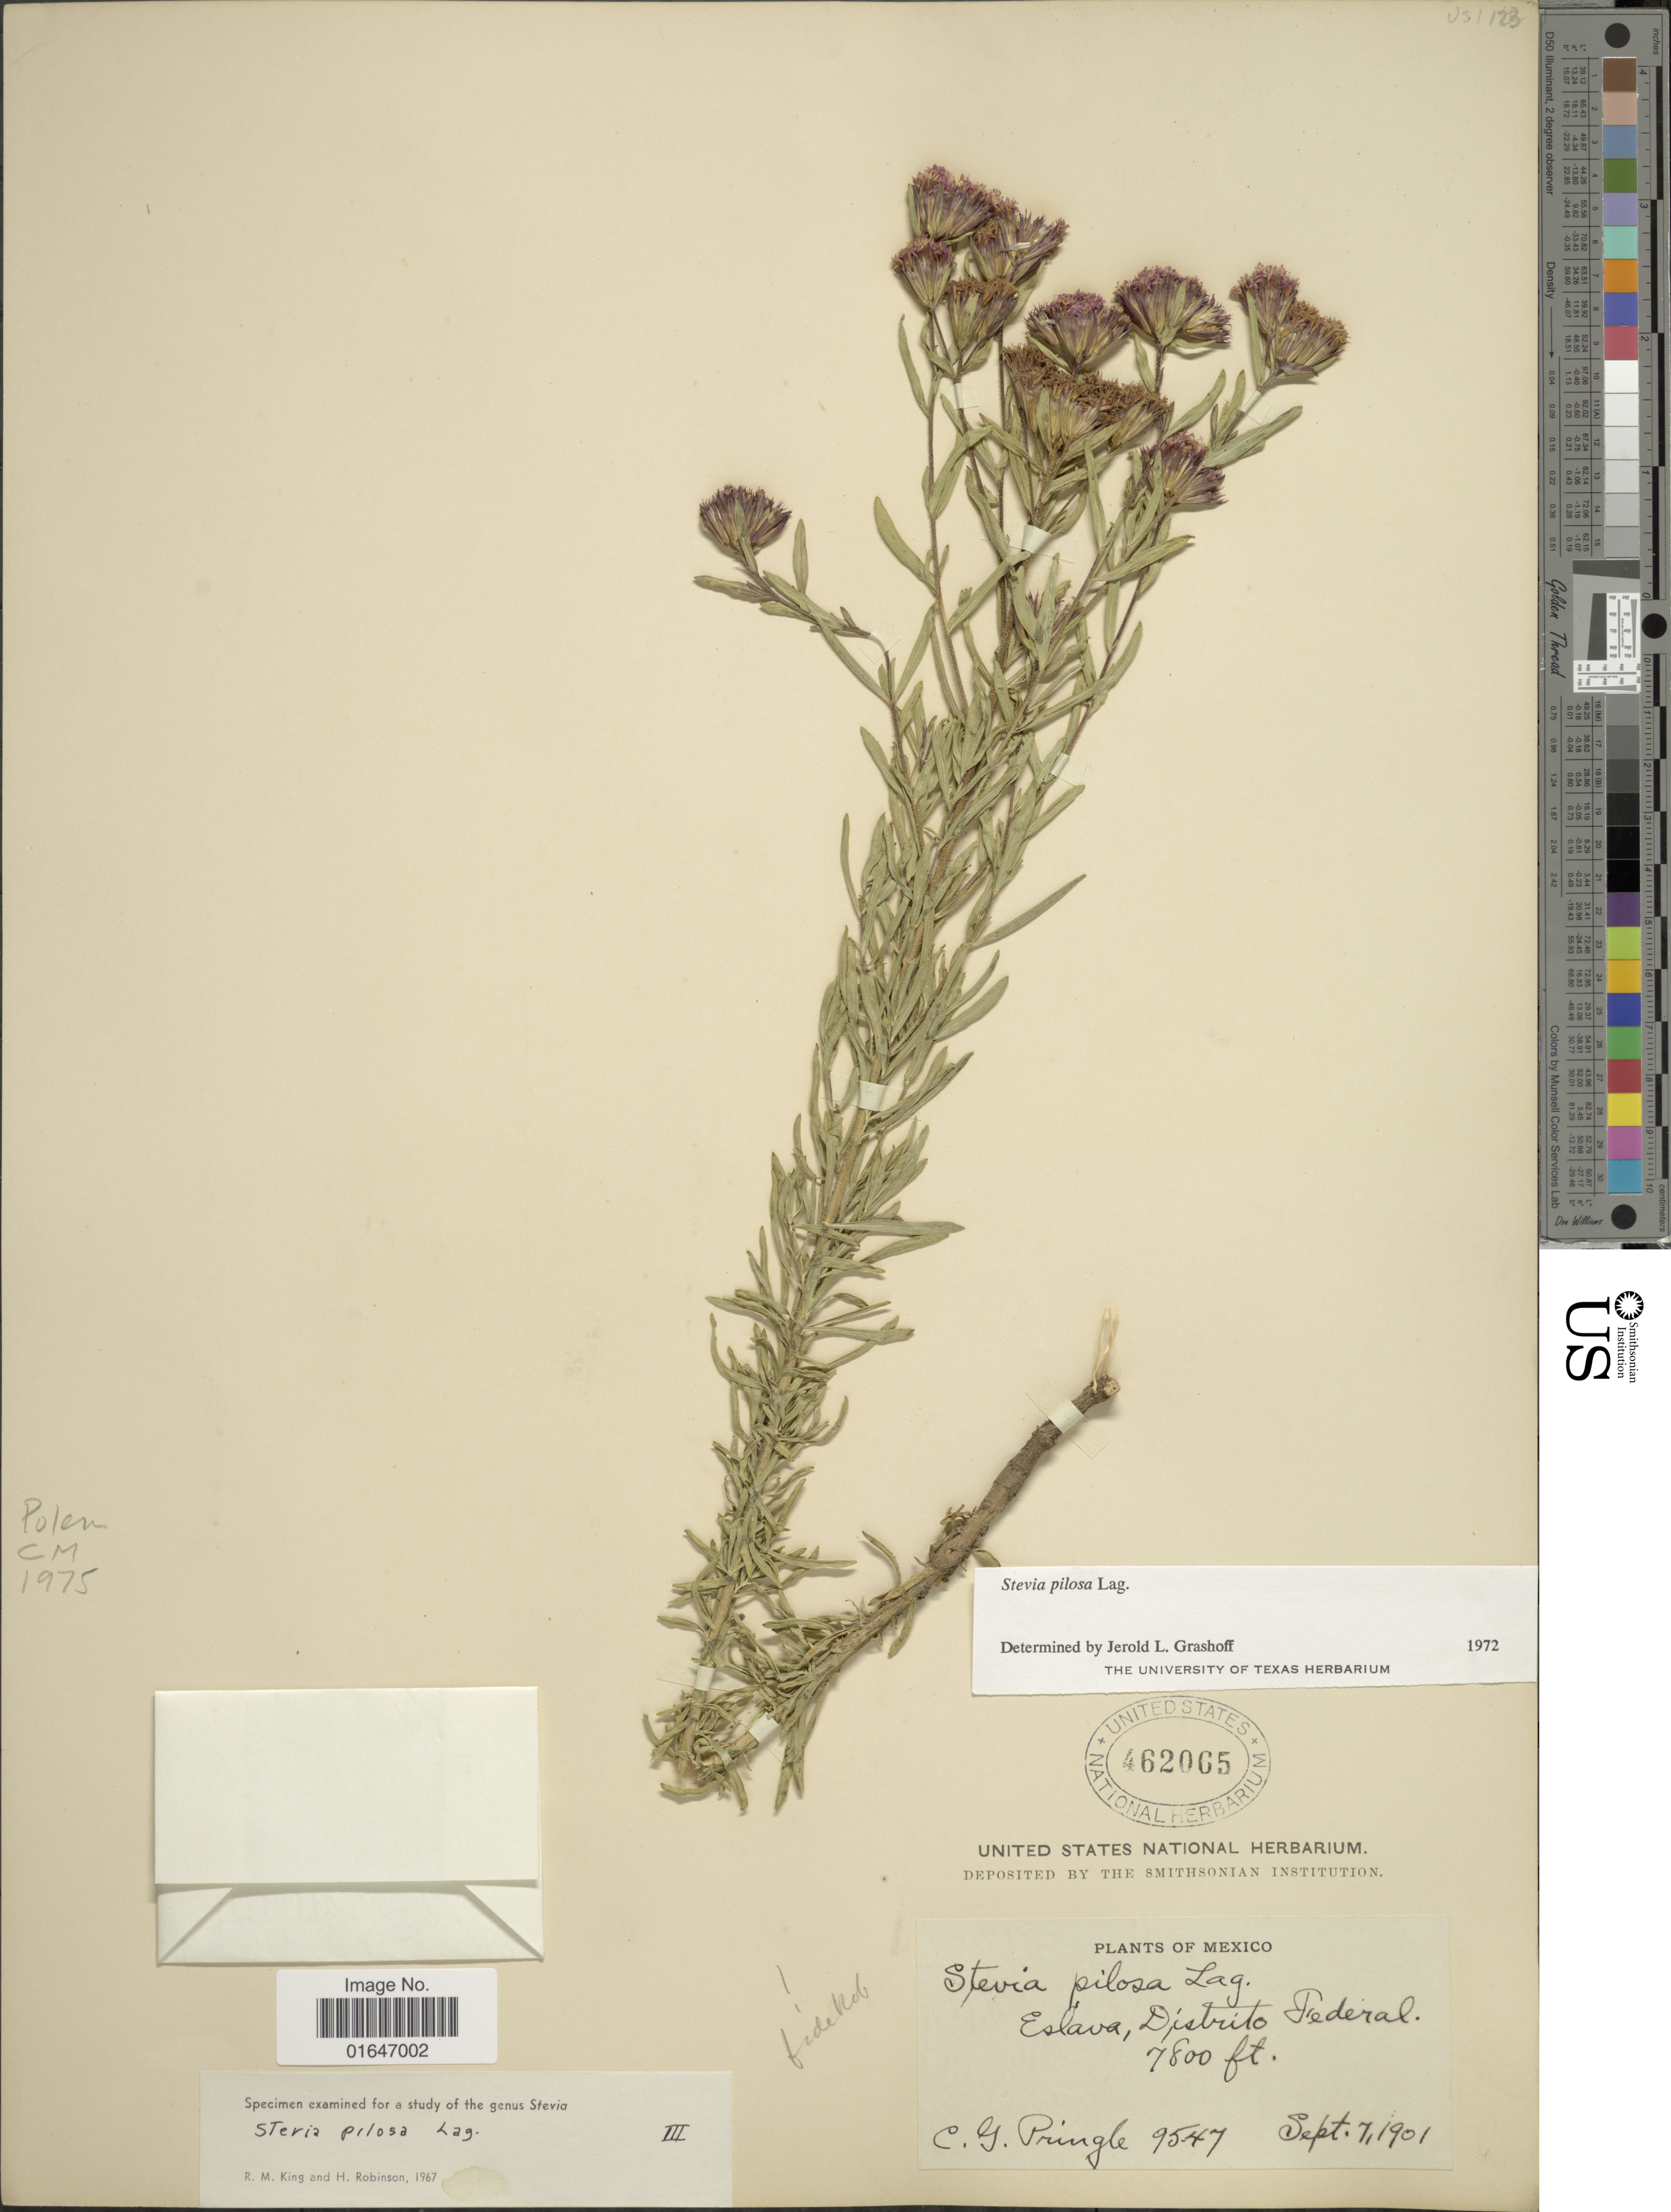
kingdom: Plantae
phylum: Tracheophyta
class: Magnoliopsida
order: Asterales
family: Asteraceae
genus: Stevia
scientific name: Stevia pilosa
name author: Lag.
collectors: C. G. Pringle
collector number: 9547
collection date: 1901-09-07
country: Mexico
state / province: Distrito Federal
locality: Eslava.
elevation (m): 2377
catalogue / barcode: US 462065